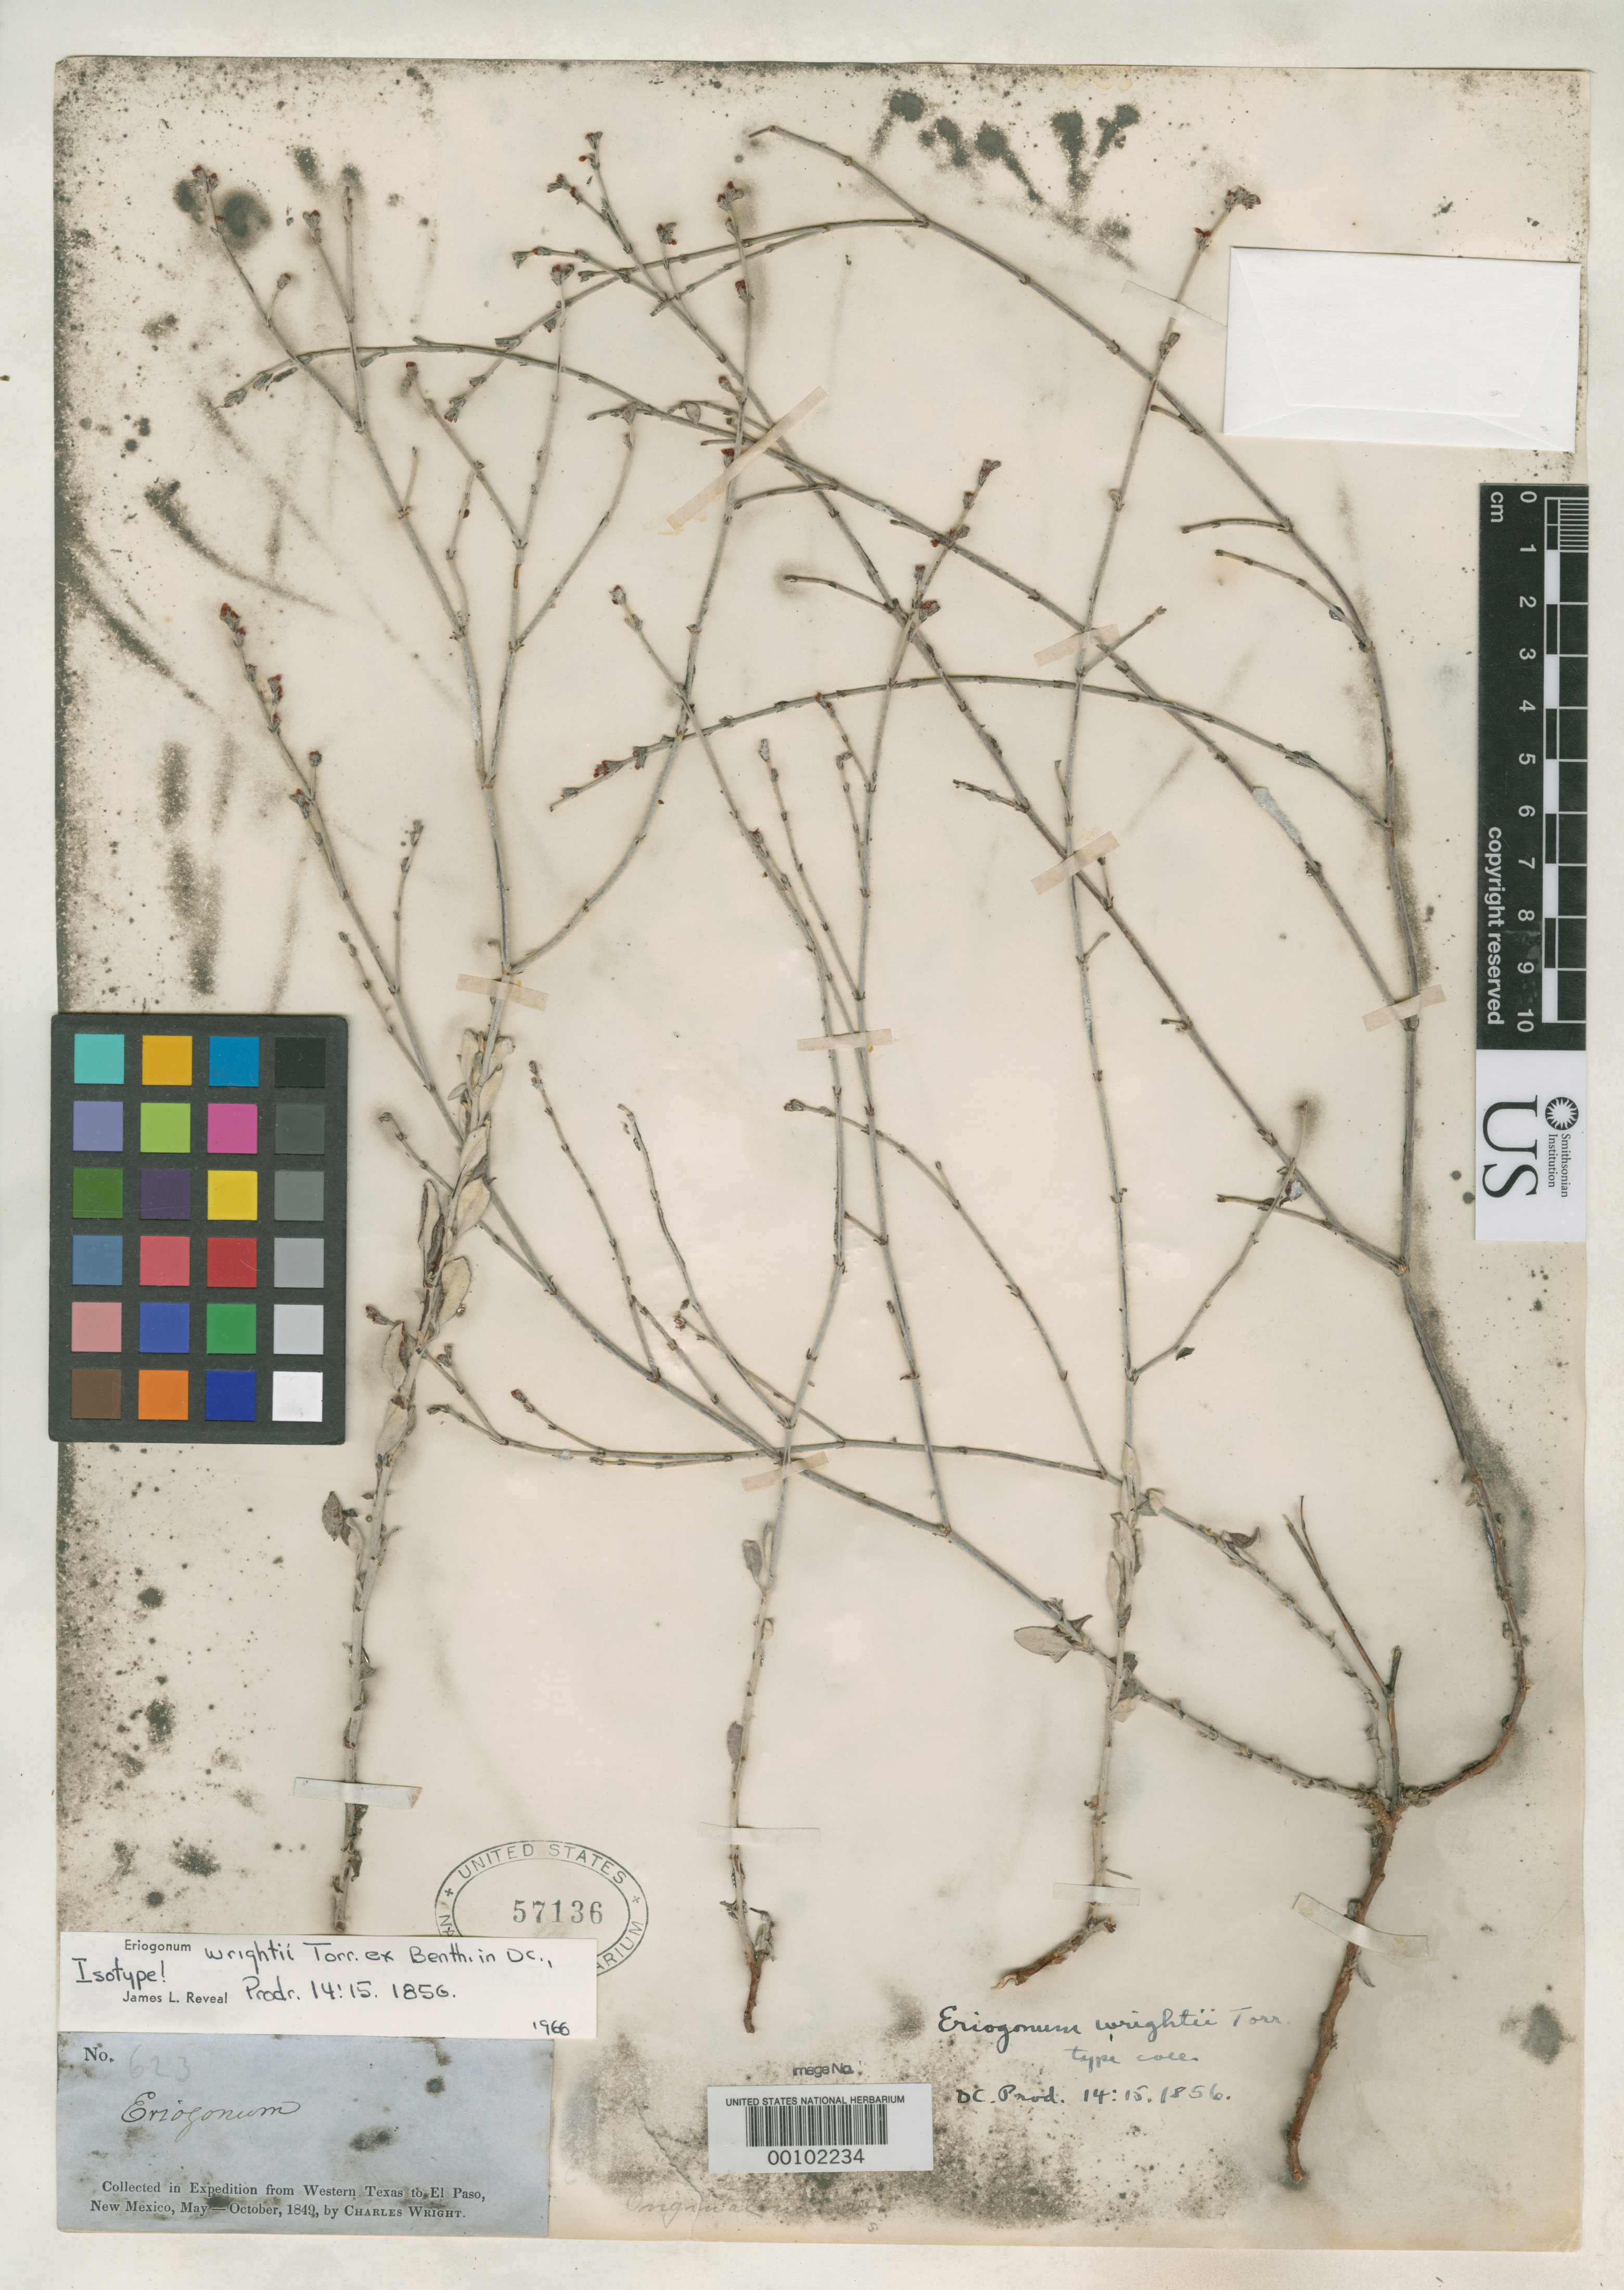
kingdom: Plantae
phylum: Tracheophyta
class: Magnoliopsida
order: Caryophyllales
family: Polygonaceae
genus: Eriogonum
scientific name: Eriogonum wrightii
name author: Torr. ex Benth. in DC.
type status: Isotype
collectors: C. Wright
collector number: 623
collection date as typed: May 1849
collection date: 1849-05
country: United States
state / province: Texas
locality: Western Texas.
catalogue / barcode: US 57136